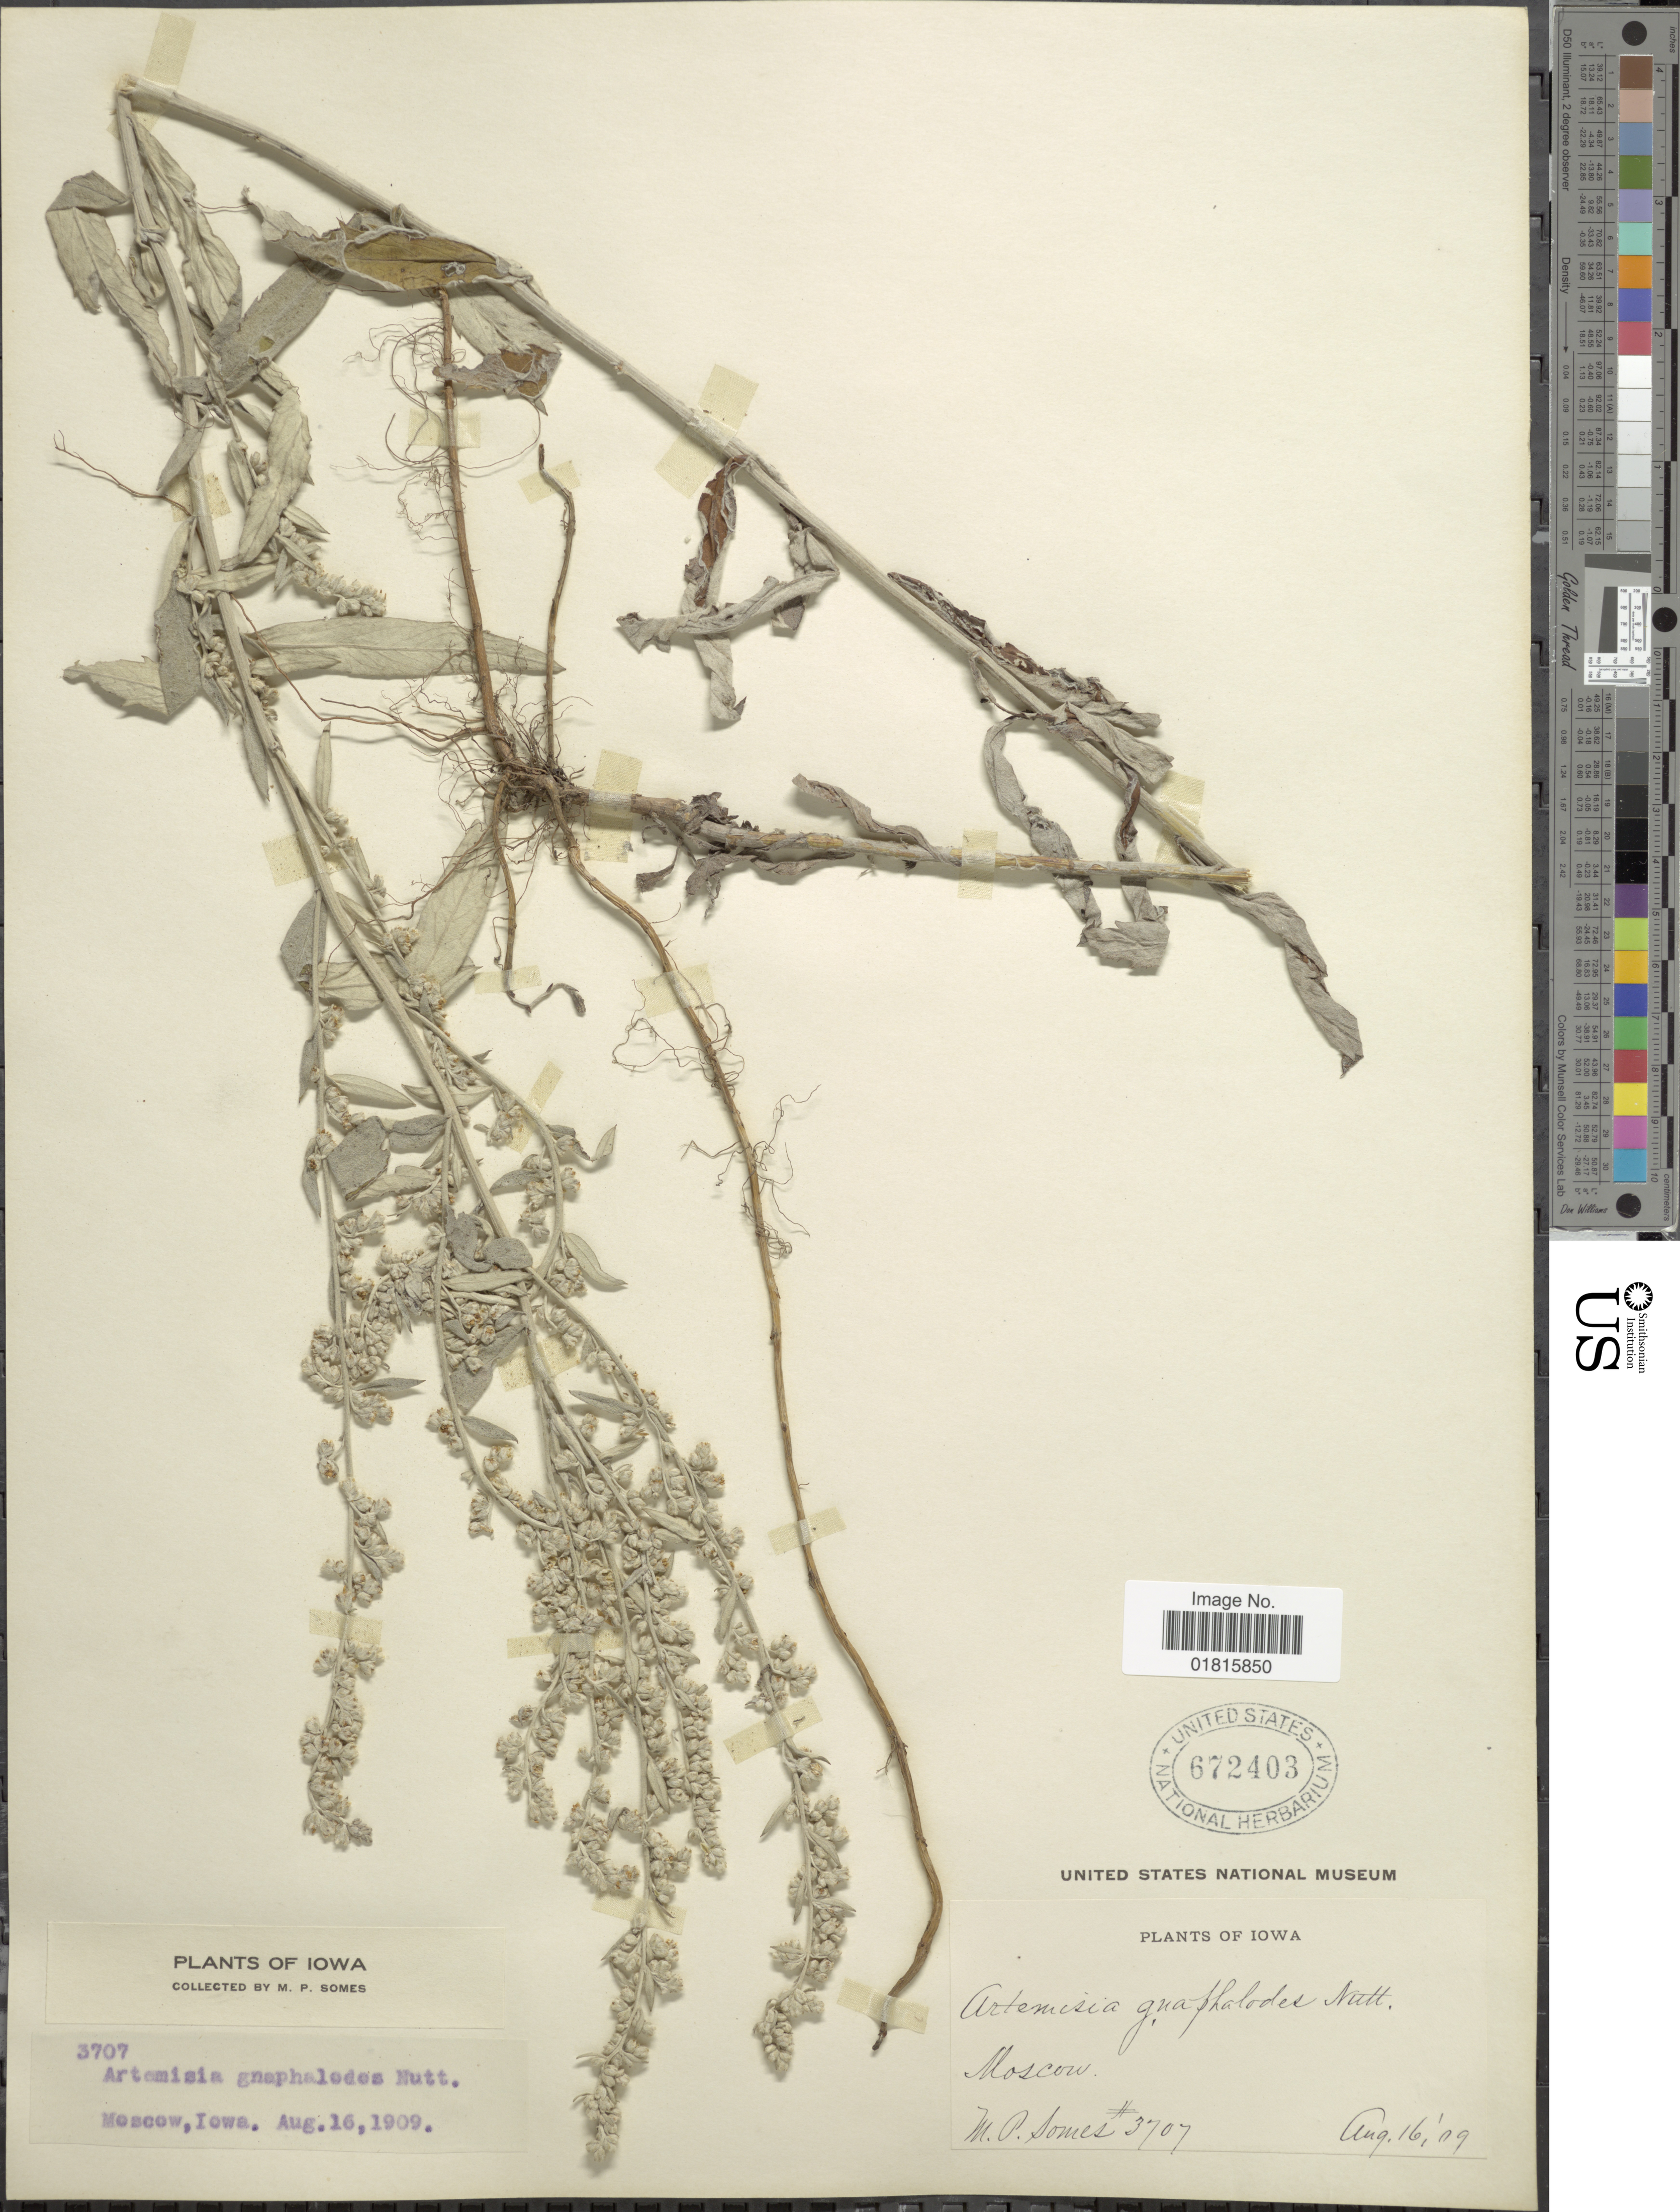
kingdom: Plantae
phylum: Tracheophyta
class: Magnoliopsida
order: Asterales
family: Asteraceae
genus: Artemisia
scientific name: Artemisia gnaphaloides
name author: Nutt.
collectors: M. Somes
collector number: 3707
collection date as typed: Transcribed d/m/y: 16/8/9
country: United States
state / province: Iowa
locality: Moscow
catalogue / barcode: US 672403